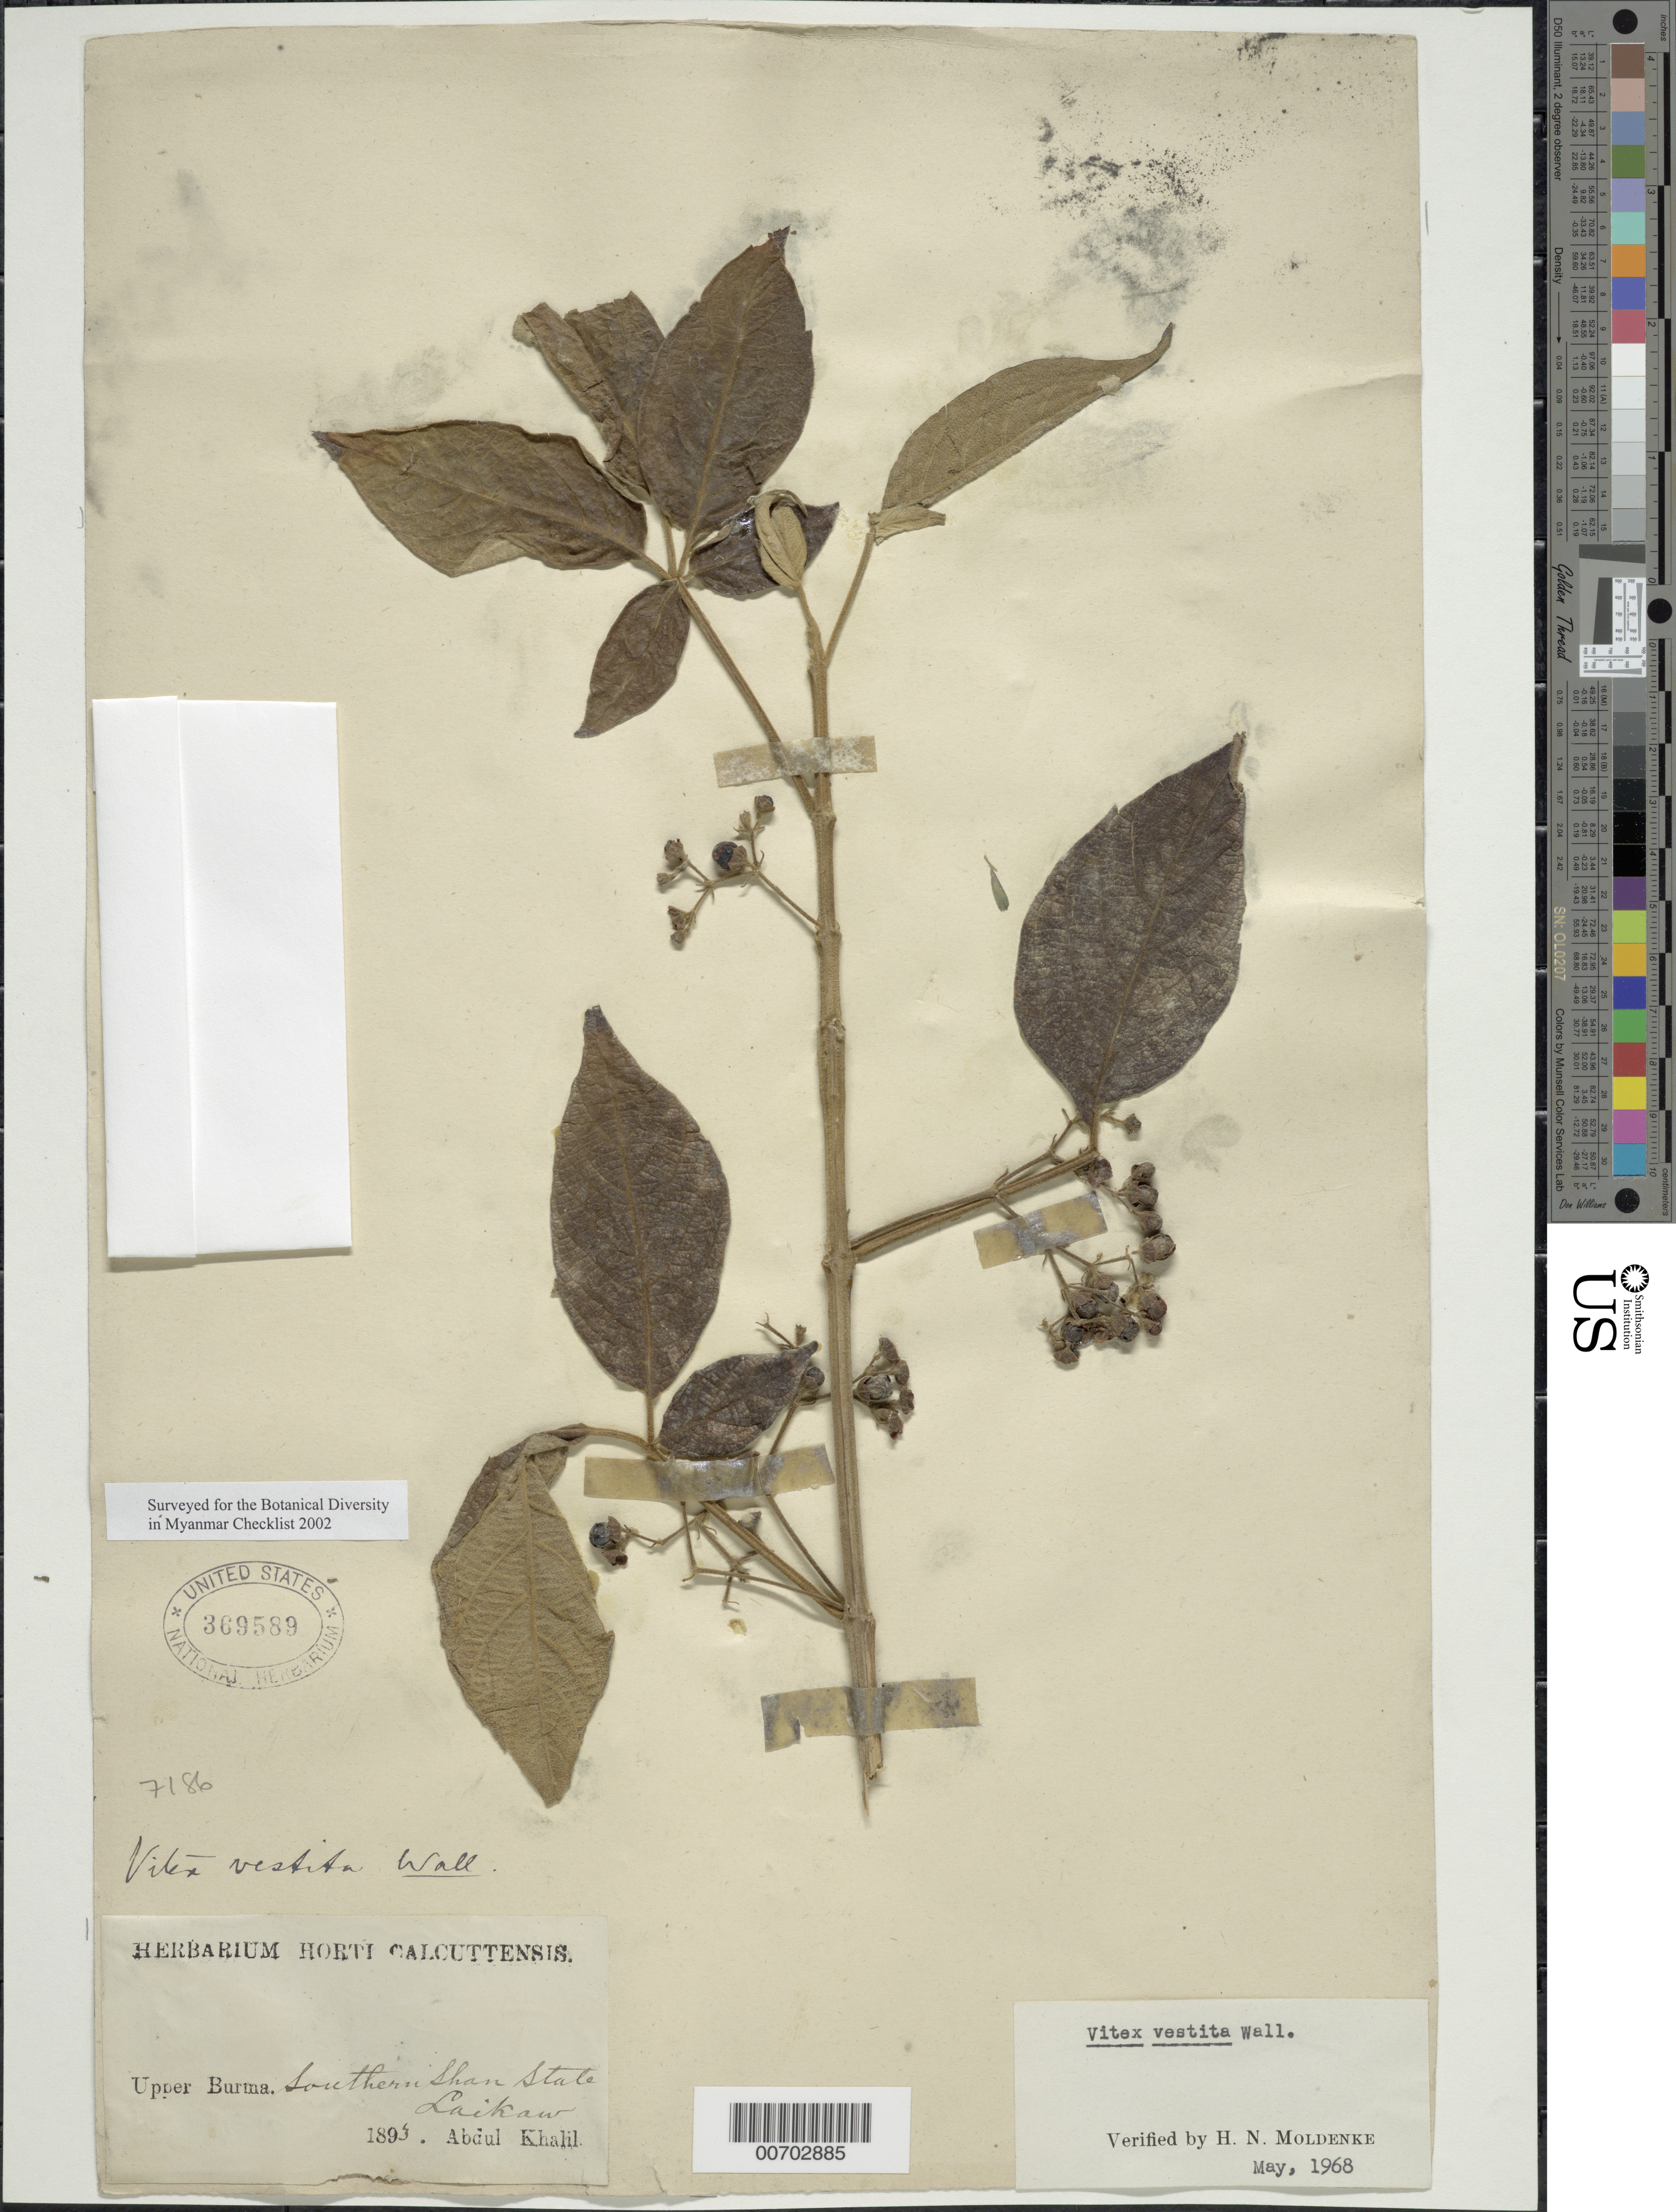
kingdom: Plantae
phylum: Tracheophyta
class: Magnoliopsida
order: Lamiales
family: Lamiaceae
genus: Vitex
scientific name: Vitex vestita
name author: Wall. ex Walp.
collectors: A. Khalil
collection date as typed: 1893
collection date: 1893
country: Myanmar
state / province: Shan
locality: Southern Shan States, Laikaw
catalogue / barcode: US 369589